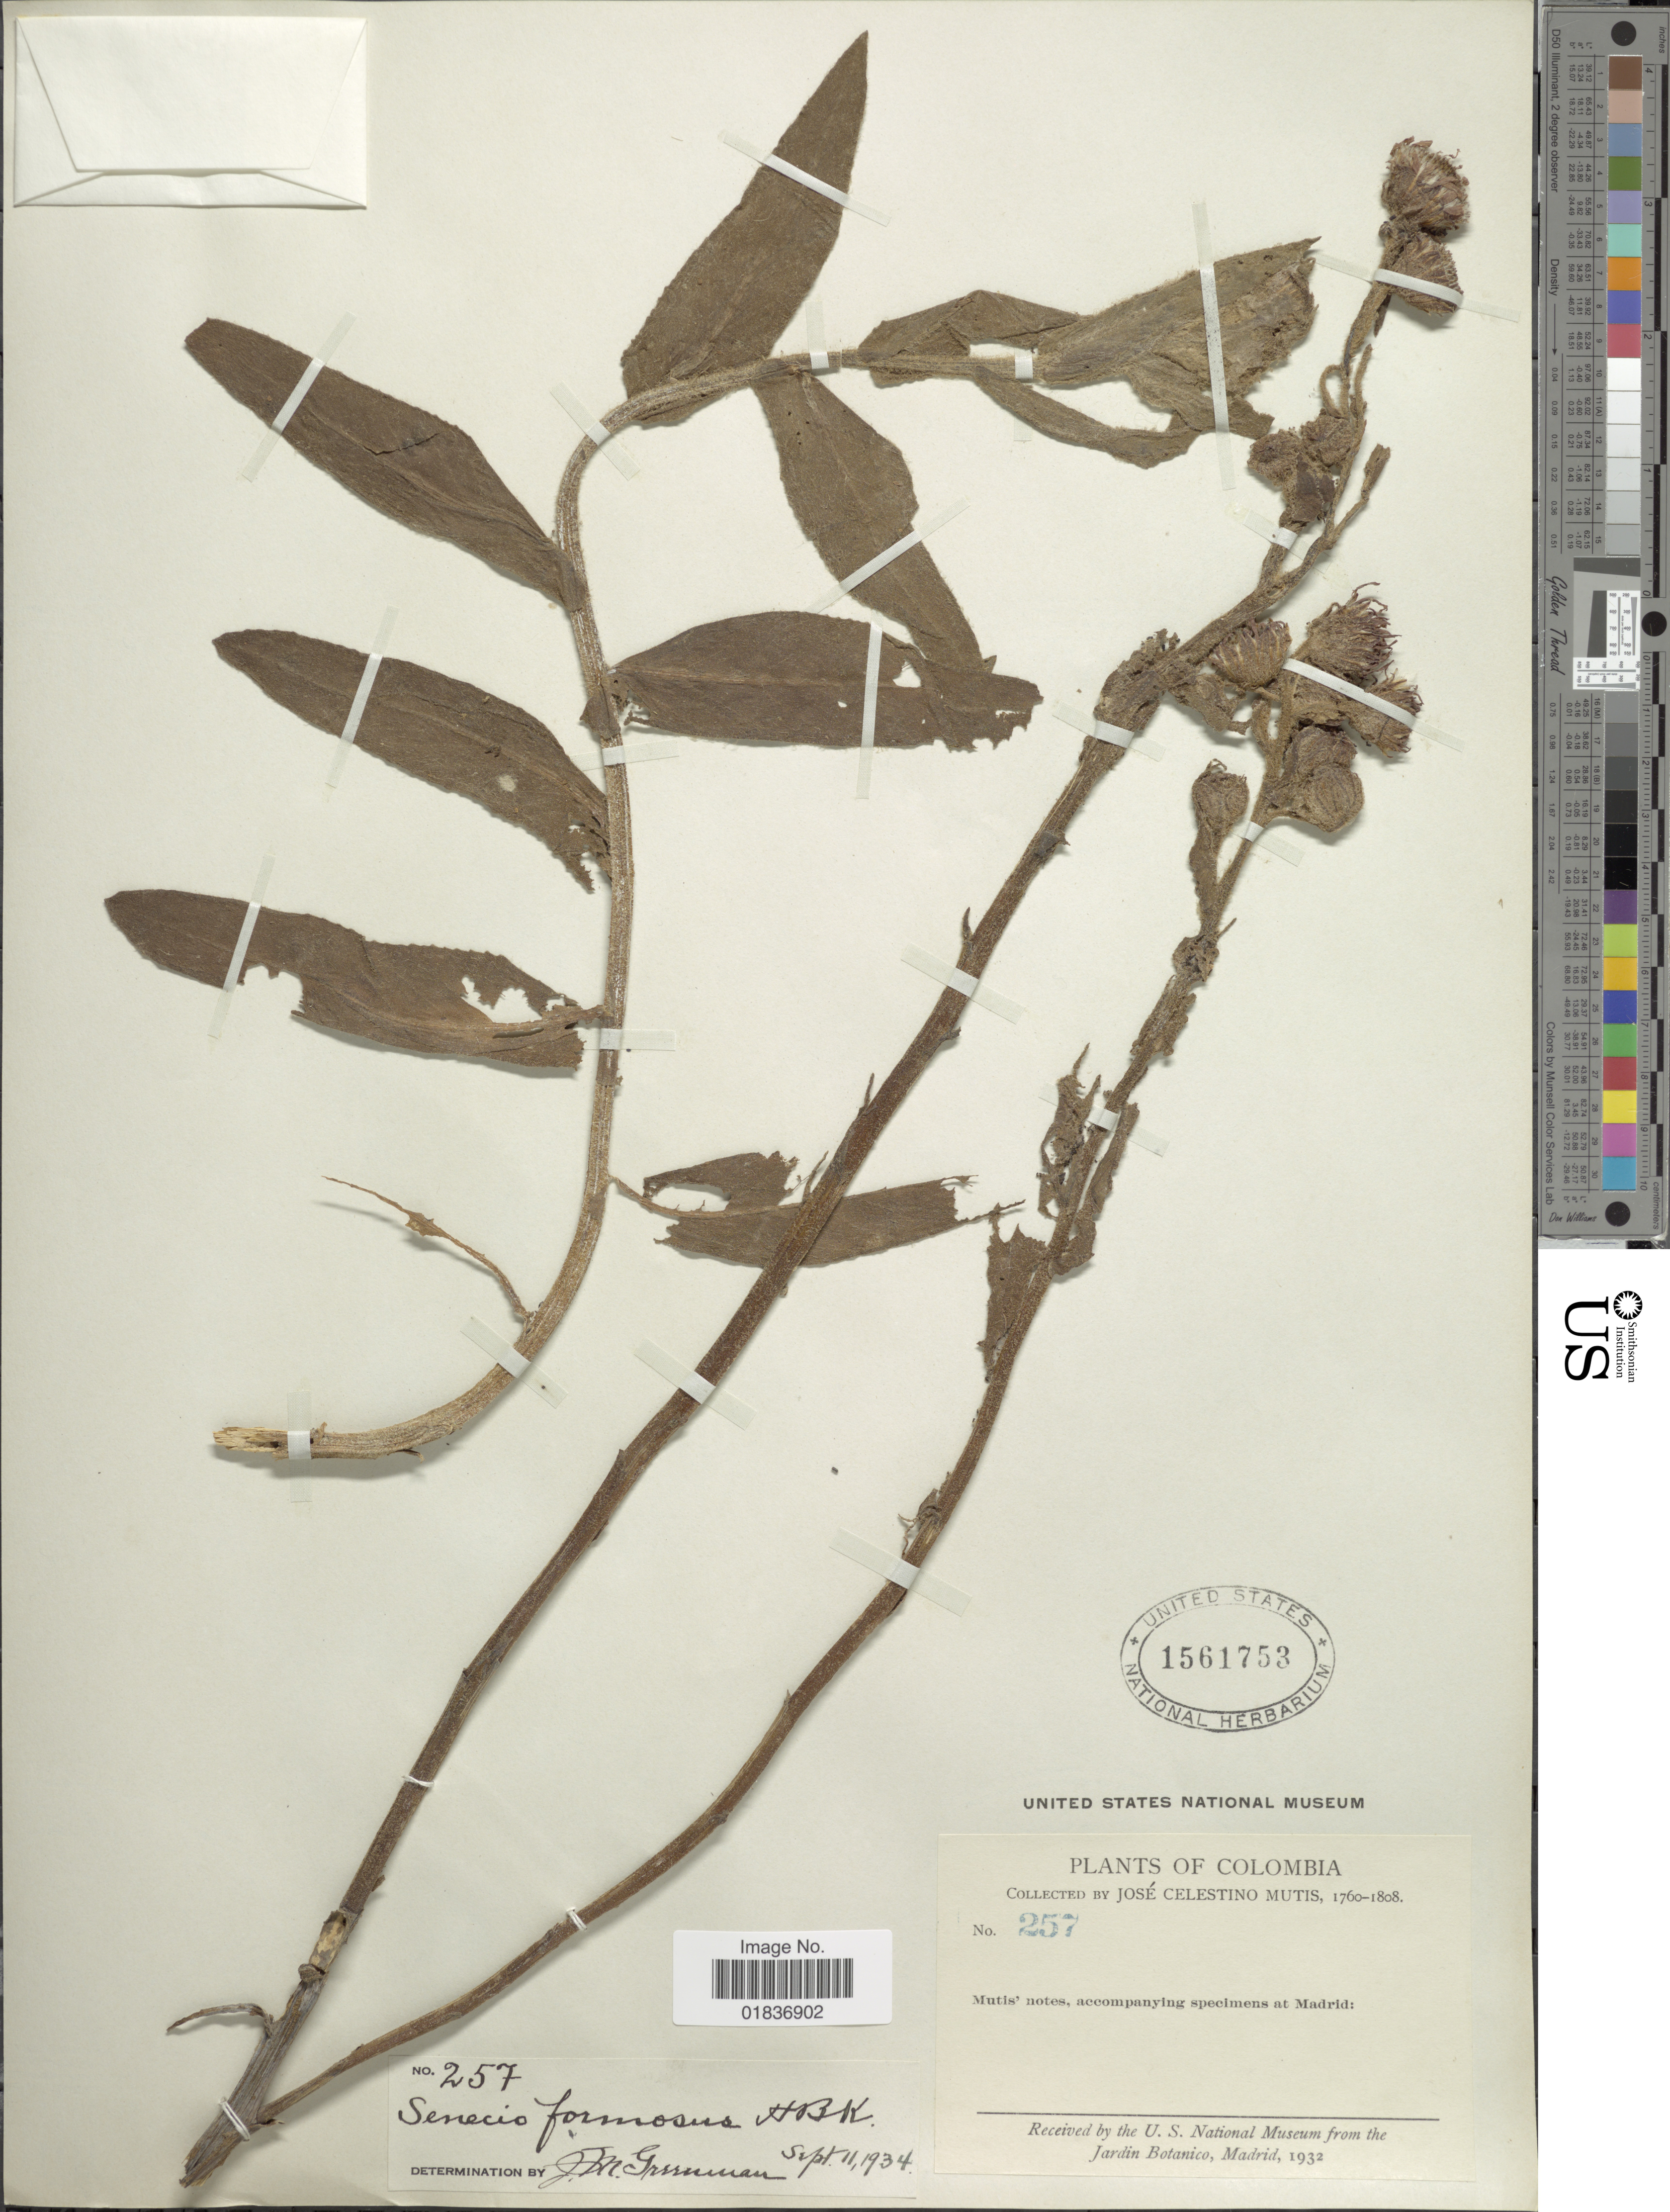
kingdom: Plantae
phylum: Tracheophyta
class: Magnoliopsida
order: Asterales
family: Asteraceae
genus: Senecio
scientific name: Senecio wedglacialis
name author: Cuatrec.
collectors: J. C. B. Mutis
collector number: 257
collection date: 1760/1808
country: Colombia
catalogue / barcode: US 1561753